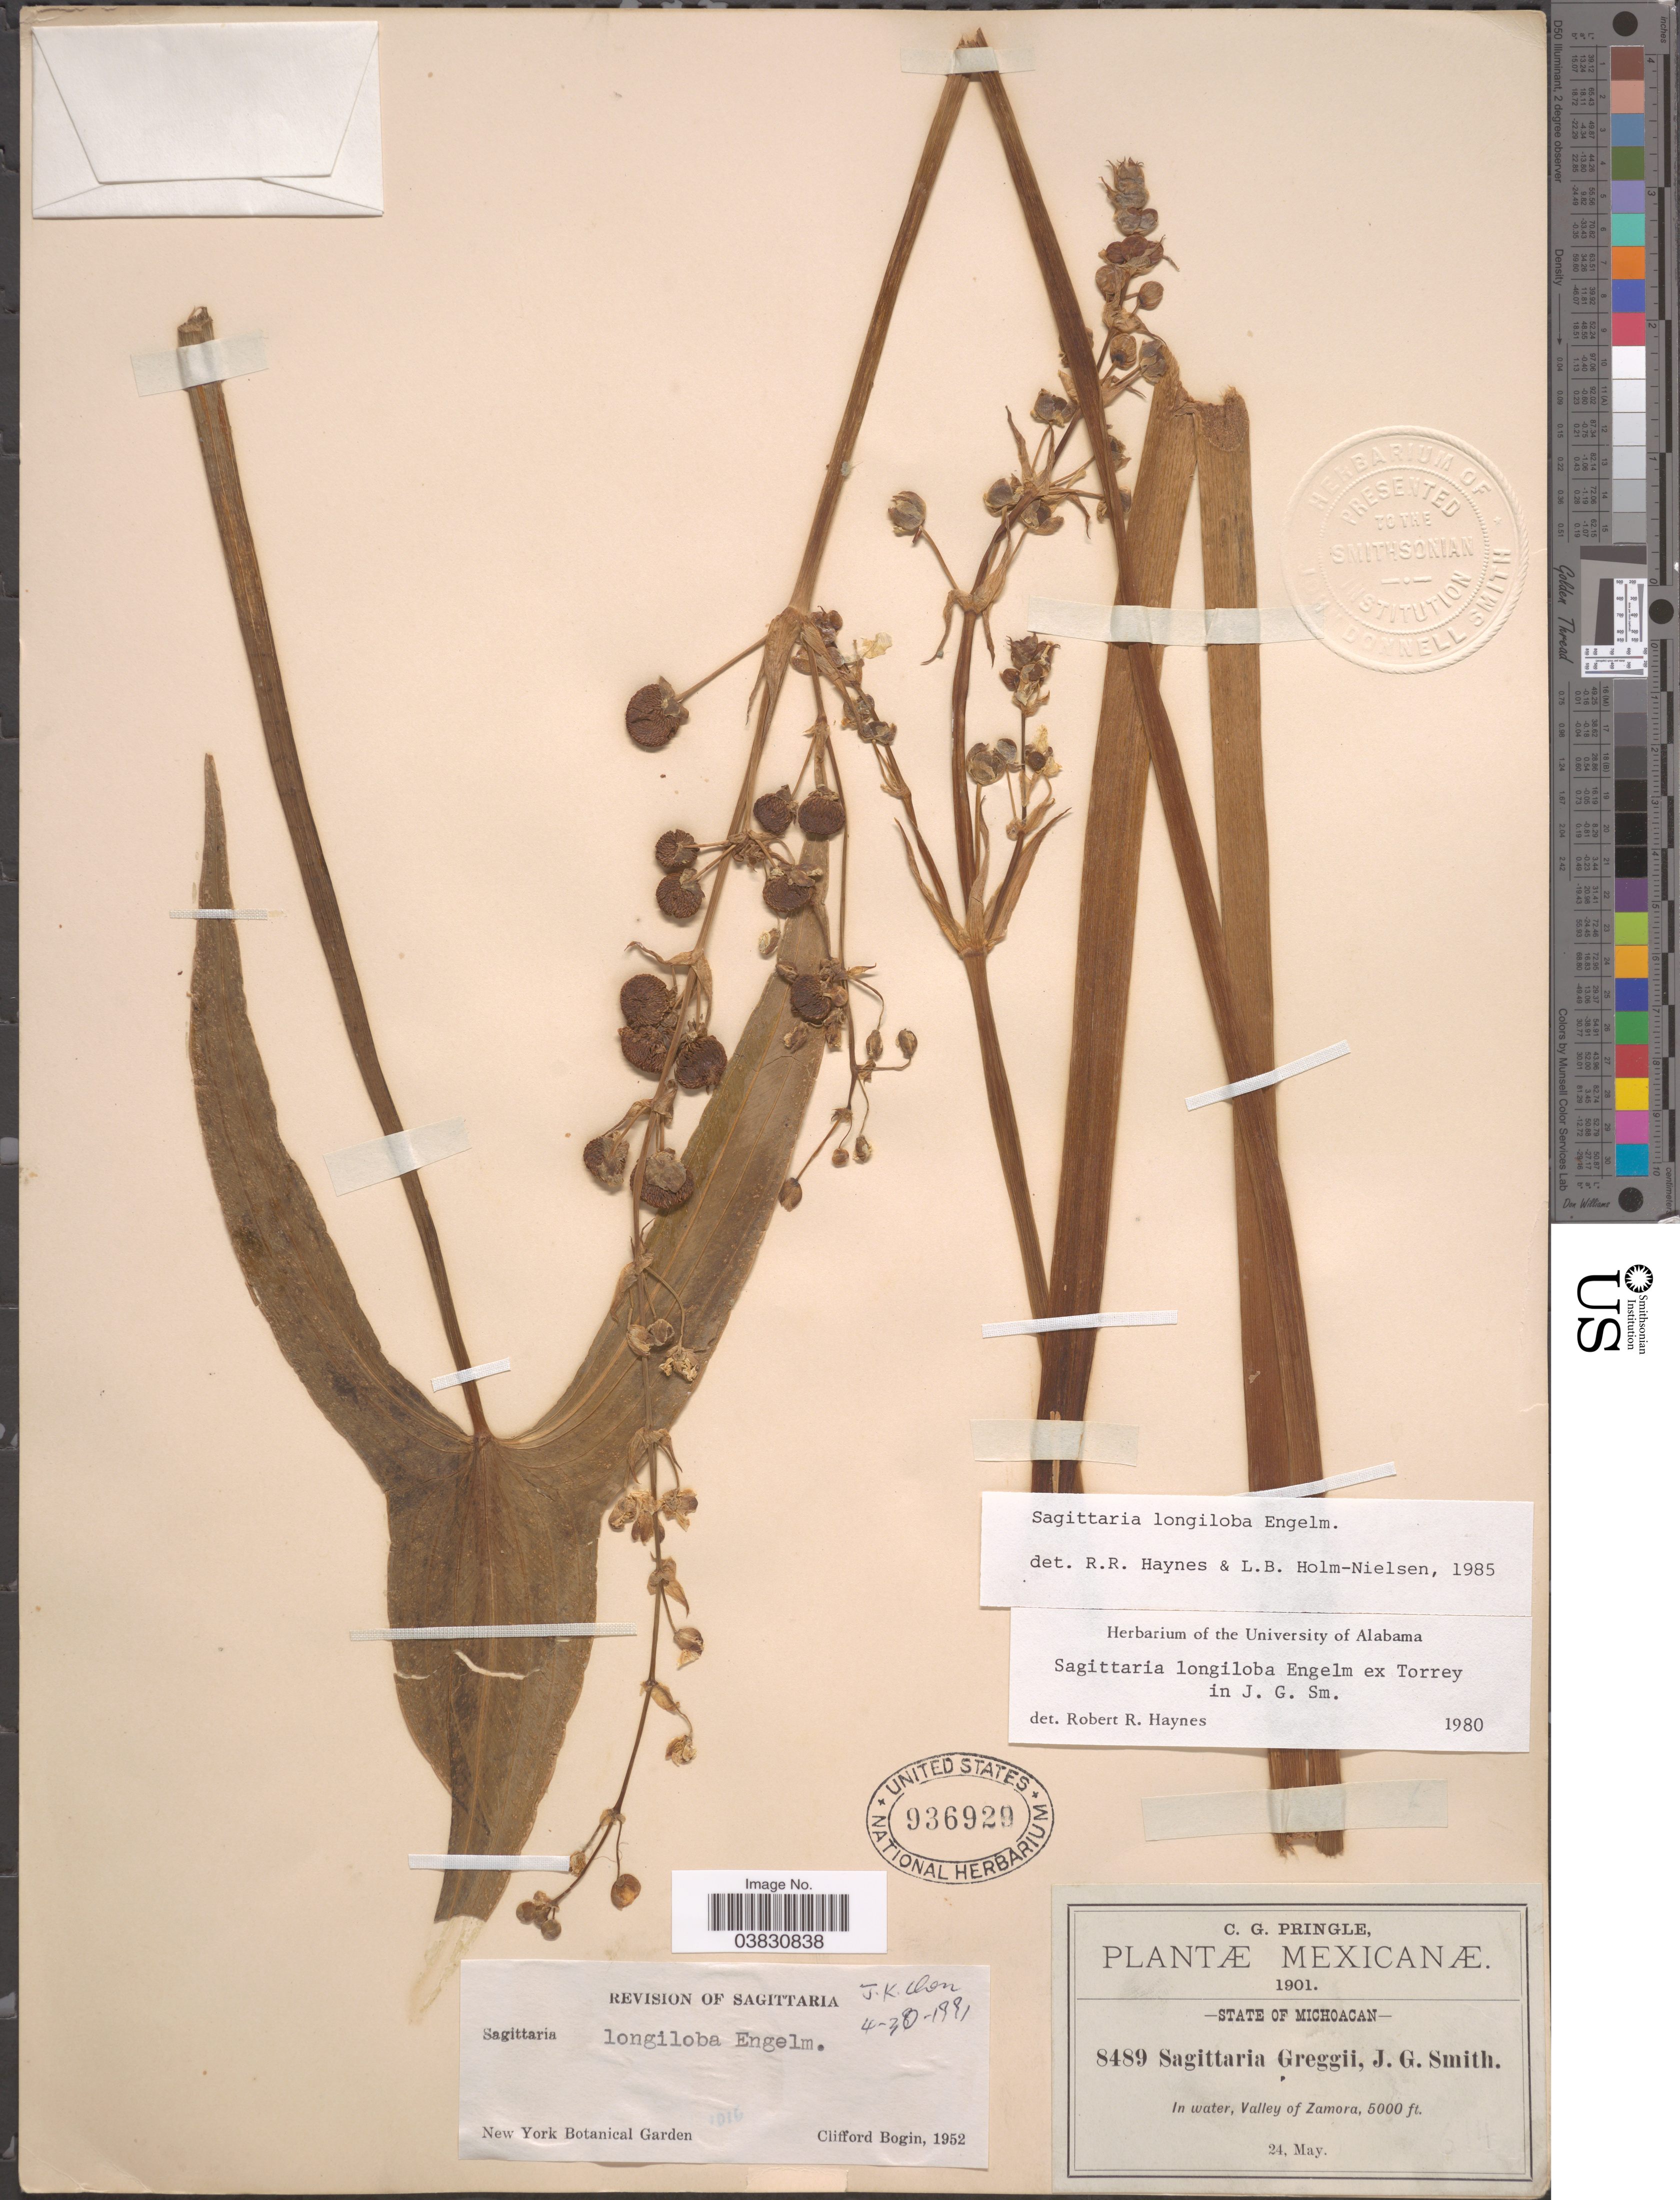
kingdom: Plantae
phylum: Tracheophyta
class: Liliopsida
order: Alismatales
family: Alismataceae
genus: Sagittaria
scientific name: Sagittaria longiloba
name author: Engelm. ex J.G. Sm.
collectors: C. G. Pringle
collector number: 8489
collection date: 1901-05-24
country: Mexico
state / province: Michoacán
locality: In water, Valley of Zamora.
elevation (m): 1524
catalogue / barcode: US 936929